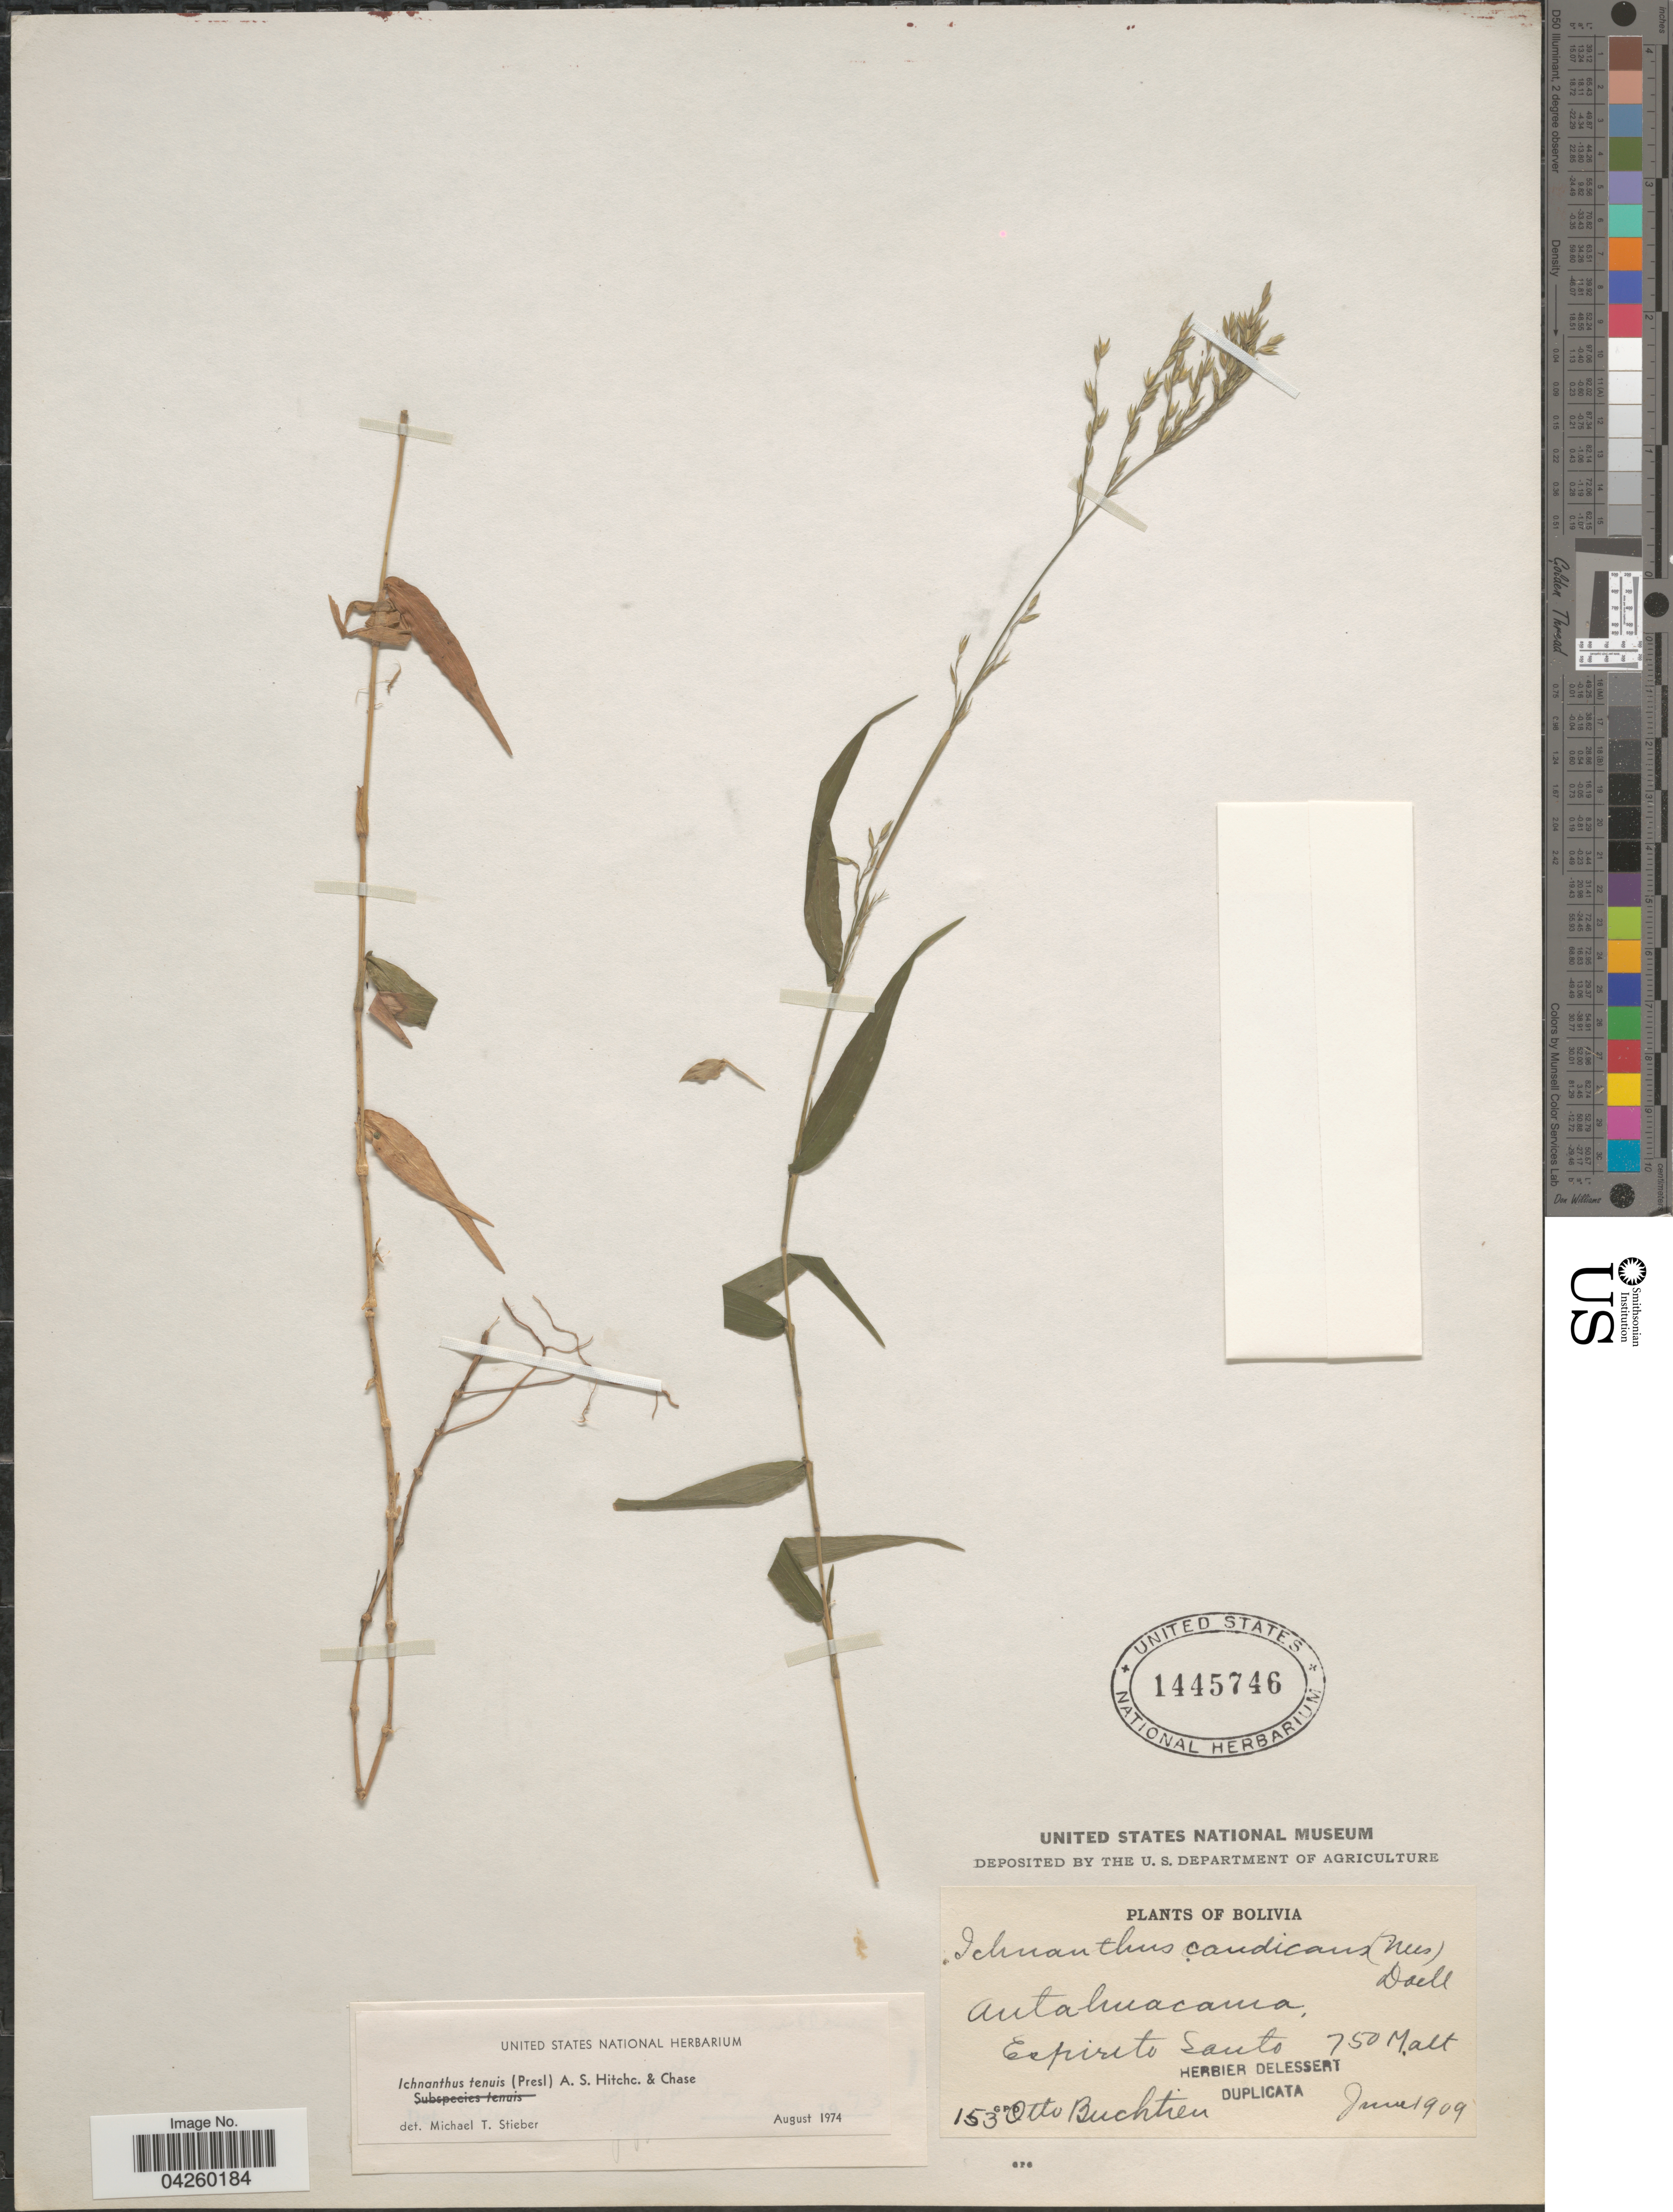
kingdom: Plantae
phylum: Tracheophyta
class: Liliopsida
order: Poales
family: Poaceae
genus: Ichnanthus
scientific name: Ichnanthus tenuis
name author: (J. Presl) Hitchc. & Chase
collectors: O. Buchtien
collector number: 1530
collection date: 1909-06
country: Bolivia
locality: Autahuacama. Espirito Santo.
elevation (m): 750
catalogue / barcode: US 1445746